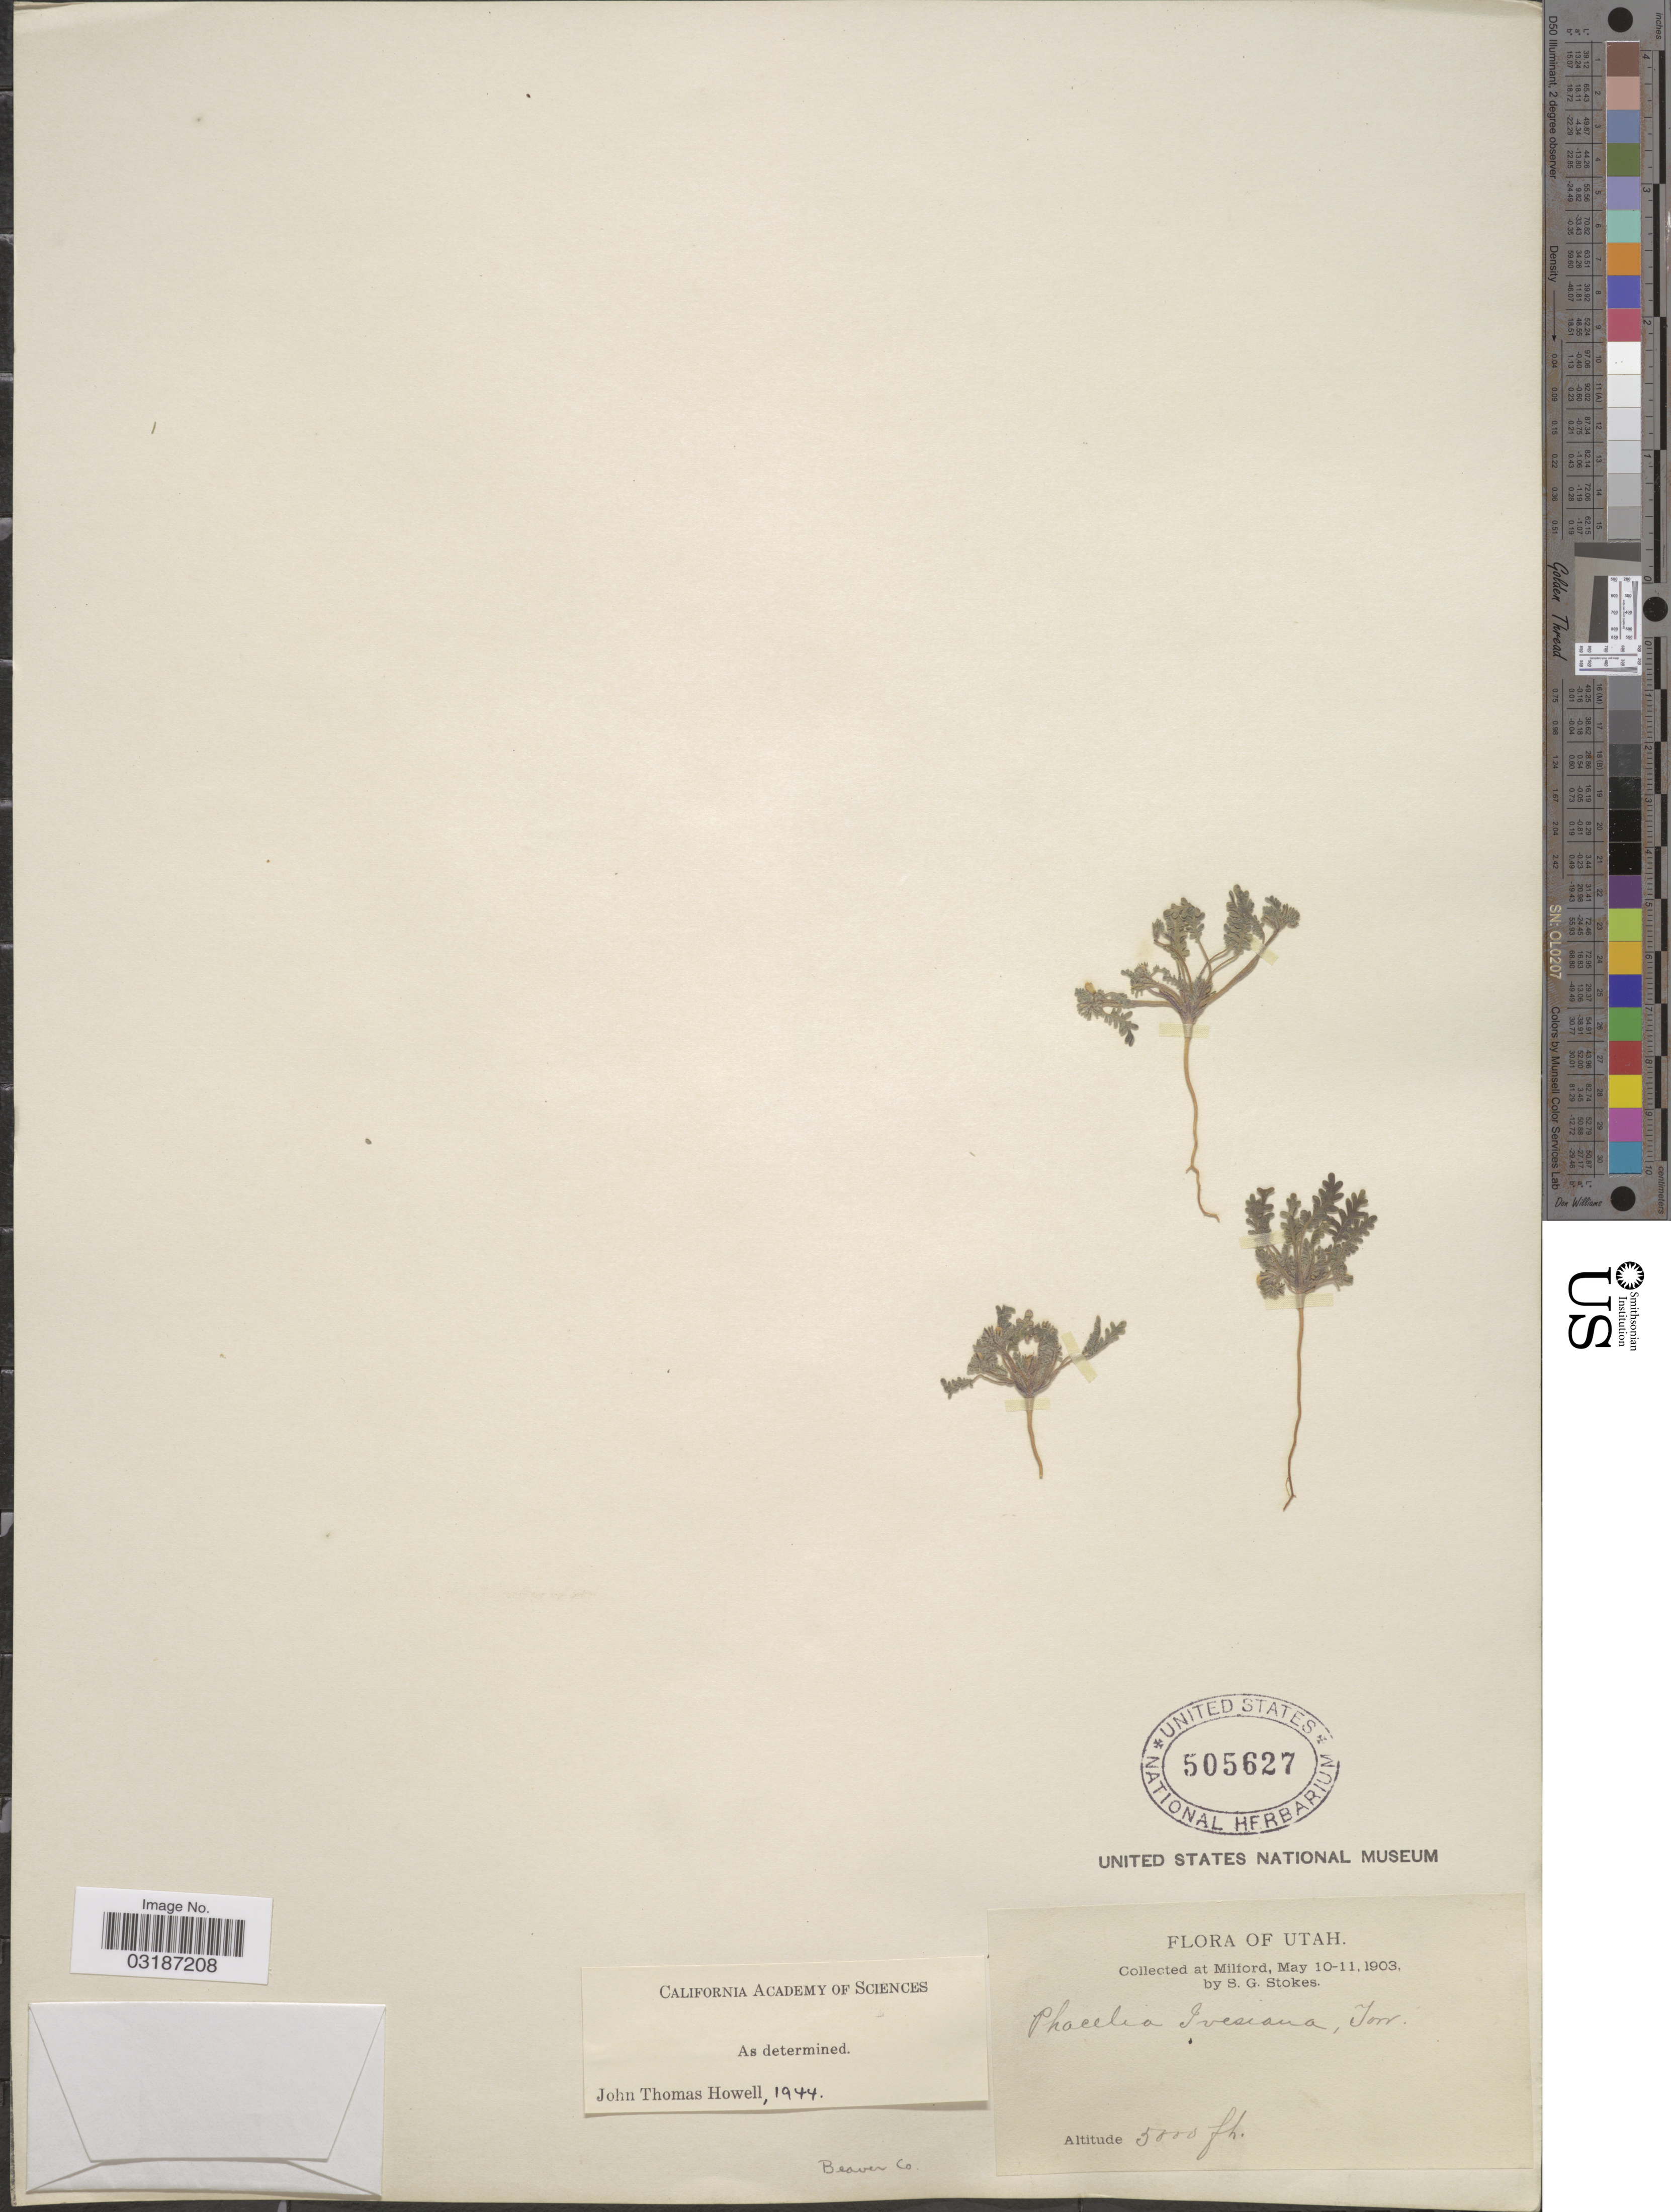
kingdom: Plantae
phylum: Tracheophyta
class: Magnoliopsida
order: Boraginales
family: Hydrophyllaceae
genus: Phacelia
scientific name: Phacelia ivesiana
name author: Torr.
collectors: S. G. Stokes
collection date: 1903-05-10/1903-05-11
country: United States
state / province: Utah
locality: At Milford. Beaver Co.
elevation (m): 1524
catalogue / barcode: US 505627